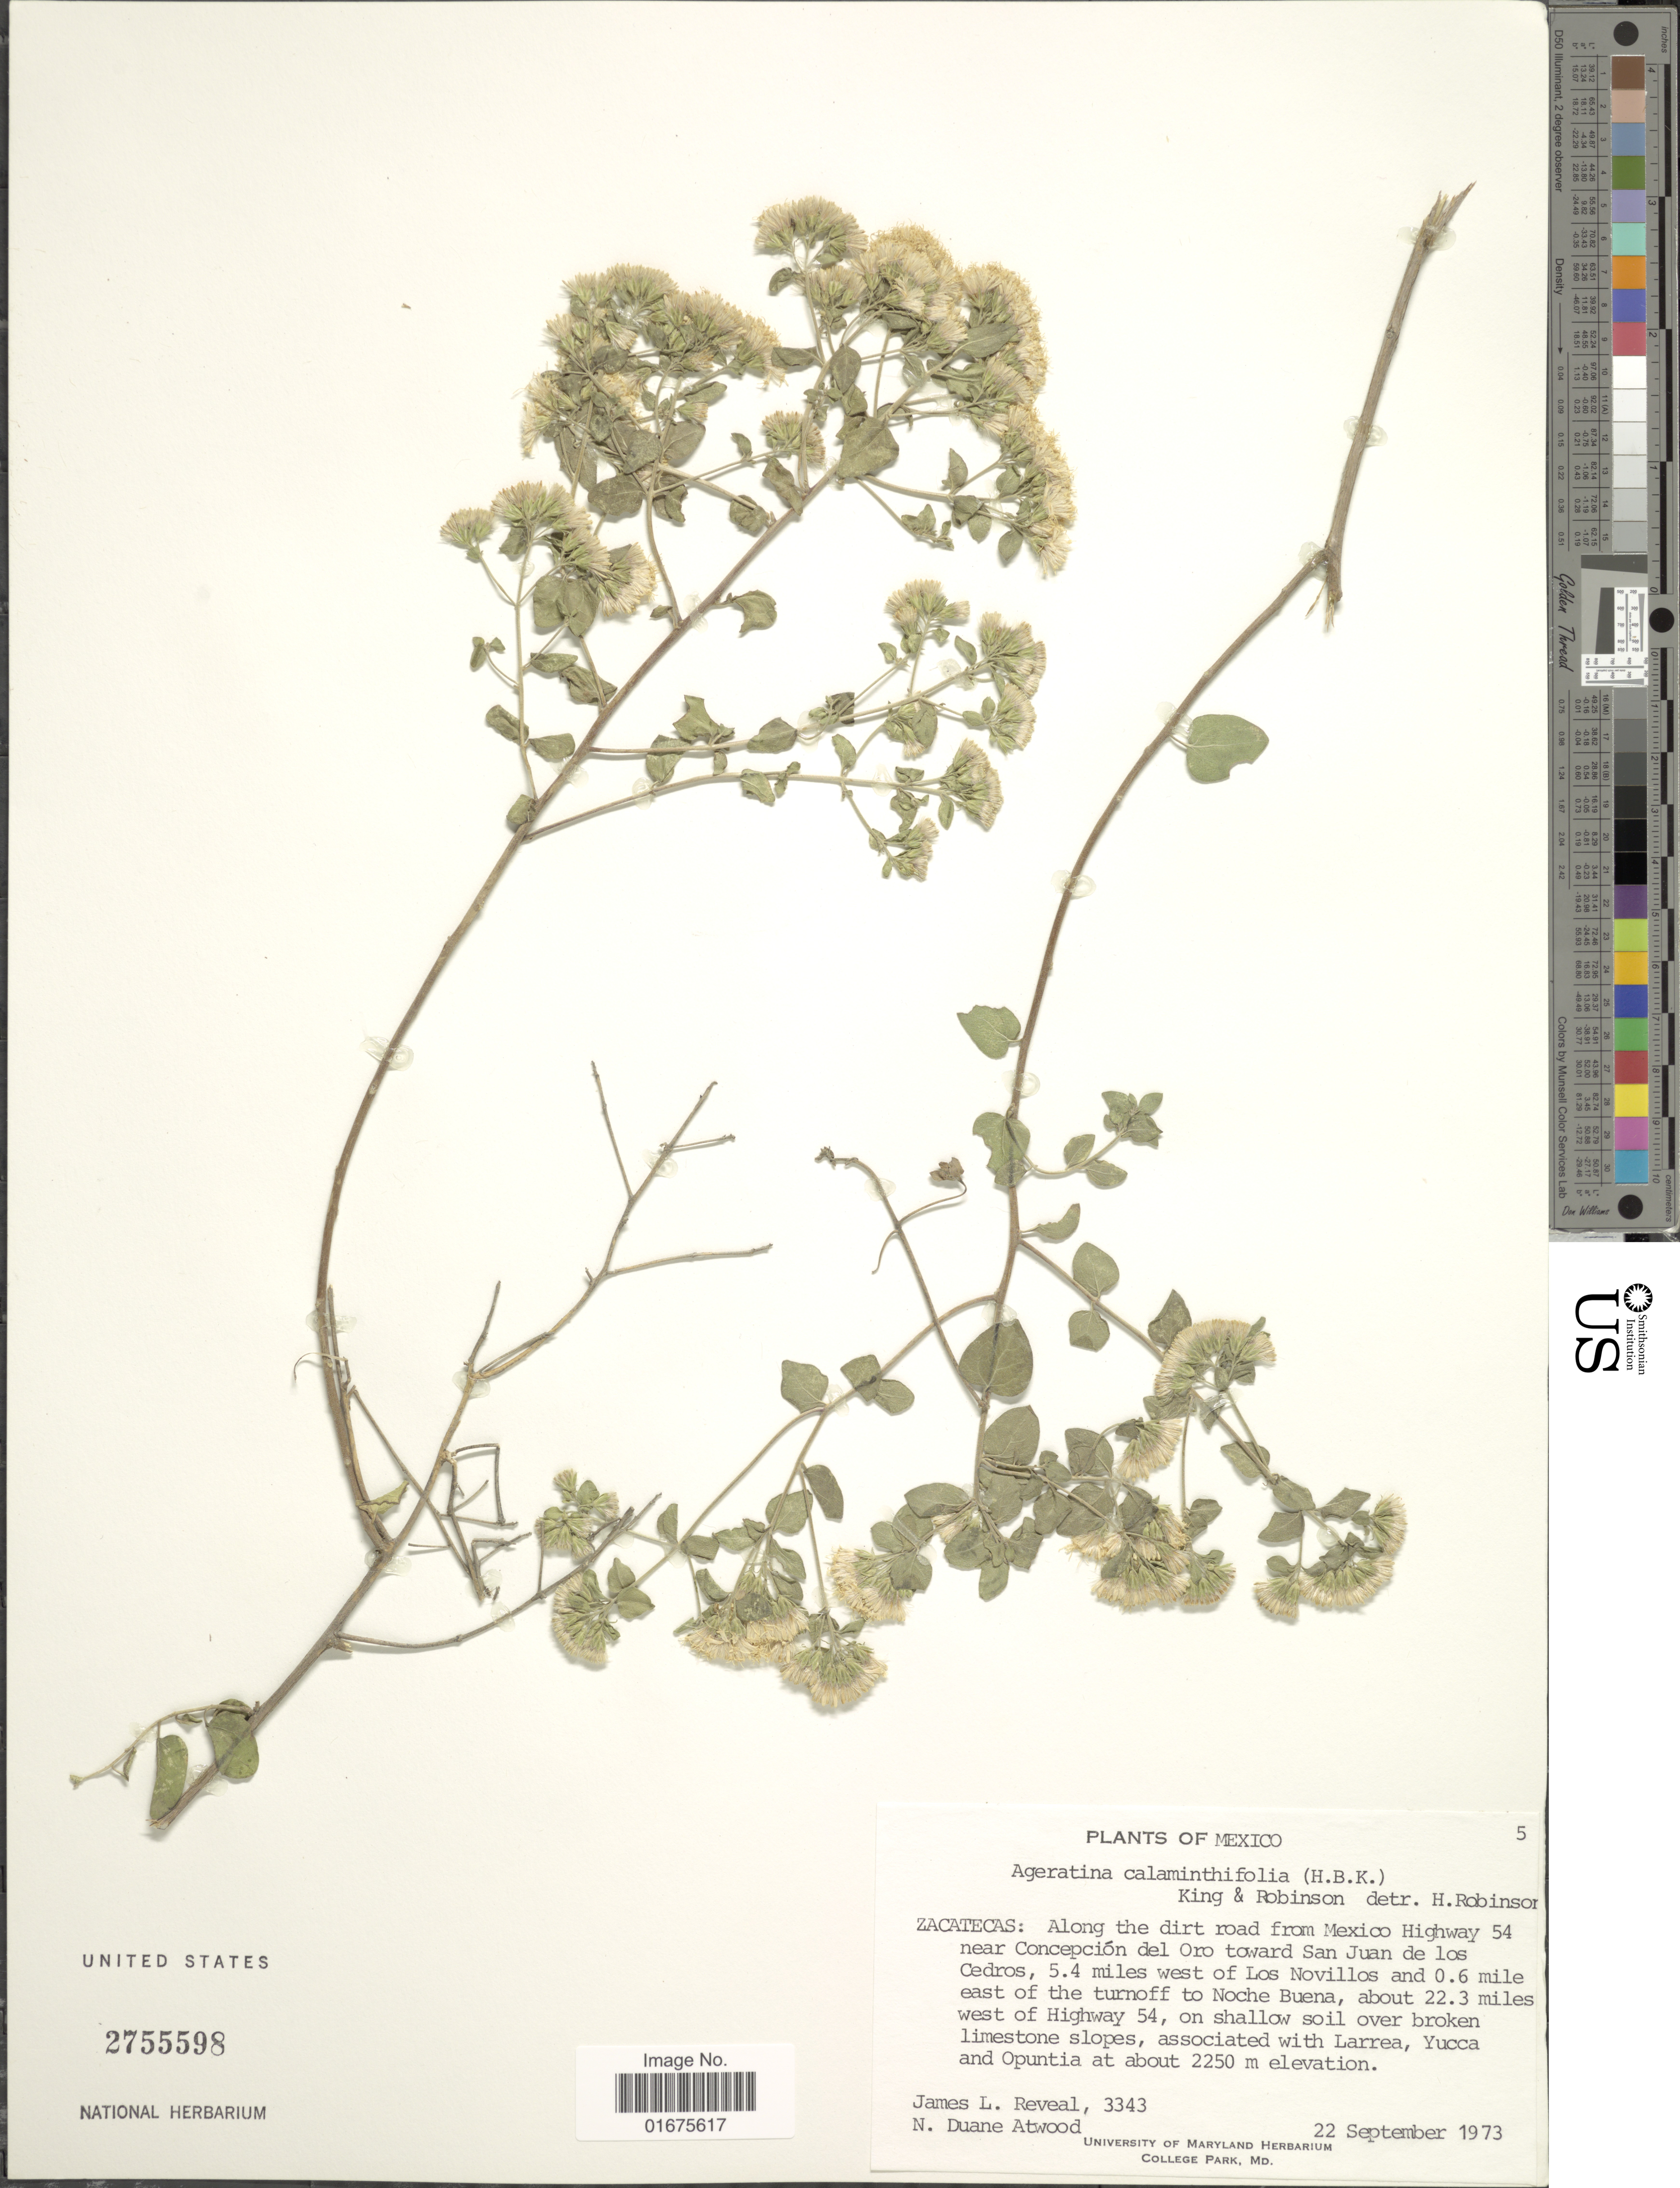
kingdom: Plantae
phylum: Tracheophyta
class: Magnoliopsida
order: Asterales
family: Asteraceae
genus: Ageratina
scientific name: Ageratina calaminthaefolia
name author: (Kunth) R.M. King & H. Rob.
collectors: J. L. Reveal & N. Atwood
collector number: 3343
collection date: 1973-09-22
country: Mexico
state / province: Zacatecas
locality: Along the dirt road from Mexico Highway 54 near Concepcion del Oro toward San Juan de los Cedros, 5.4 miles west of Los Novillos and 0.6 mile east of the turnoff to Noche Buena, about 22.3 miles west of highway 54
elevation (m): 2250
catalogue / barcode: US 2755598